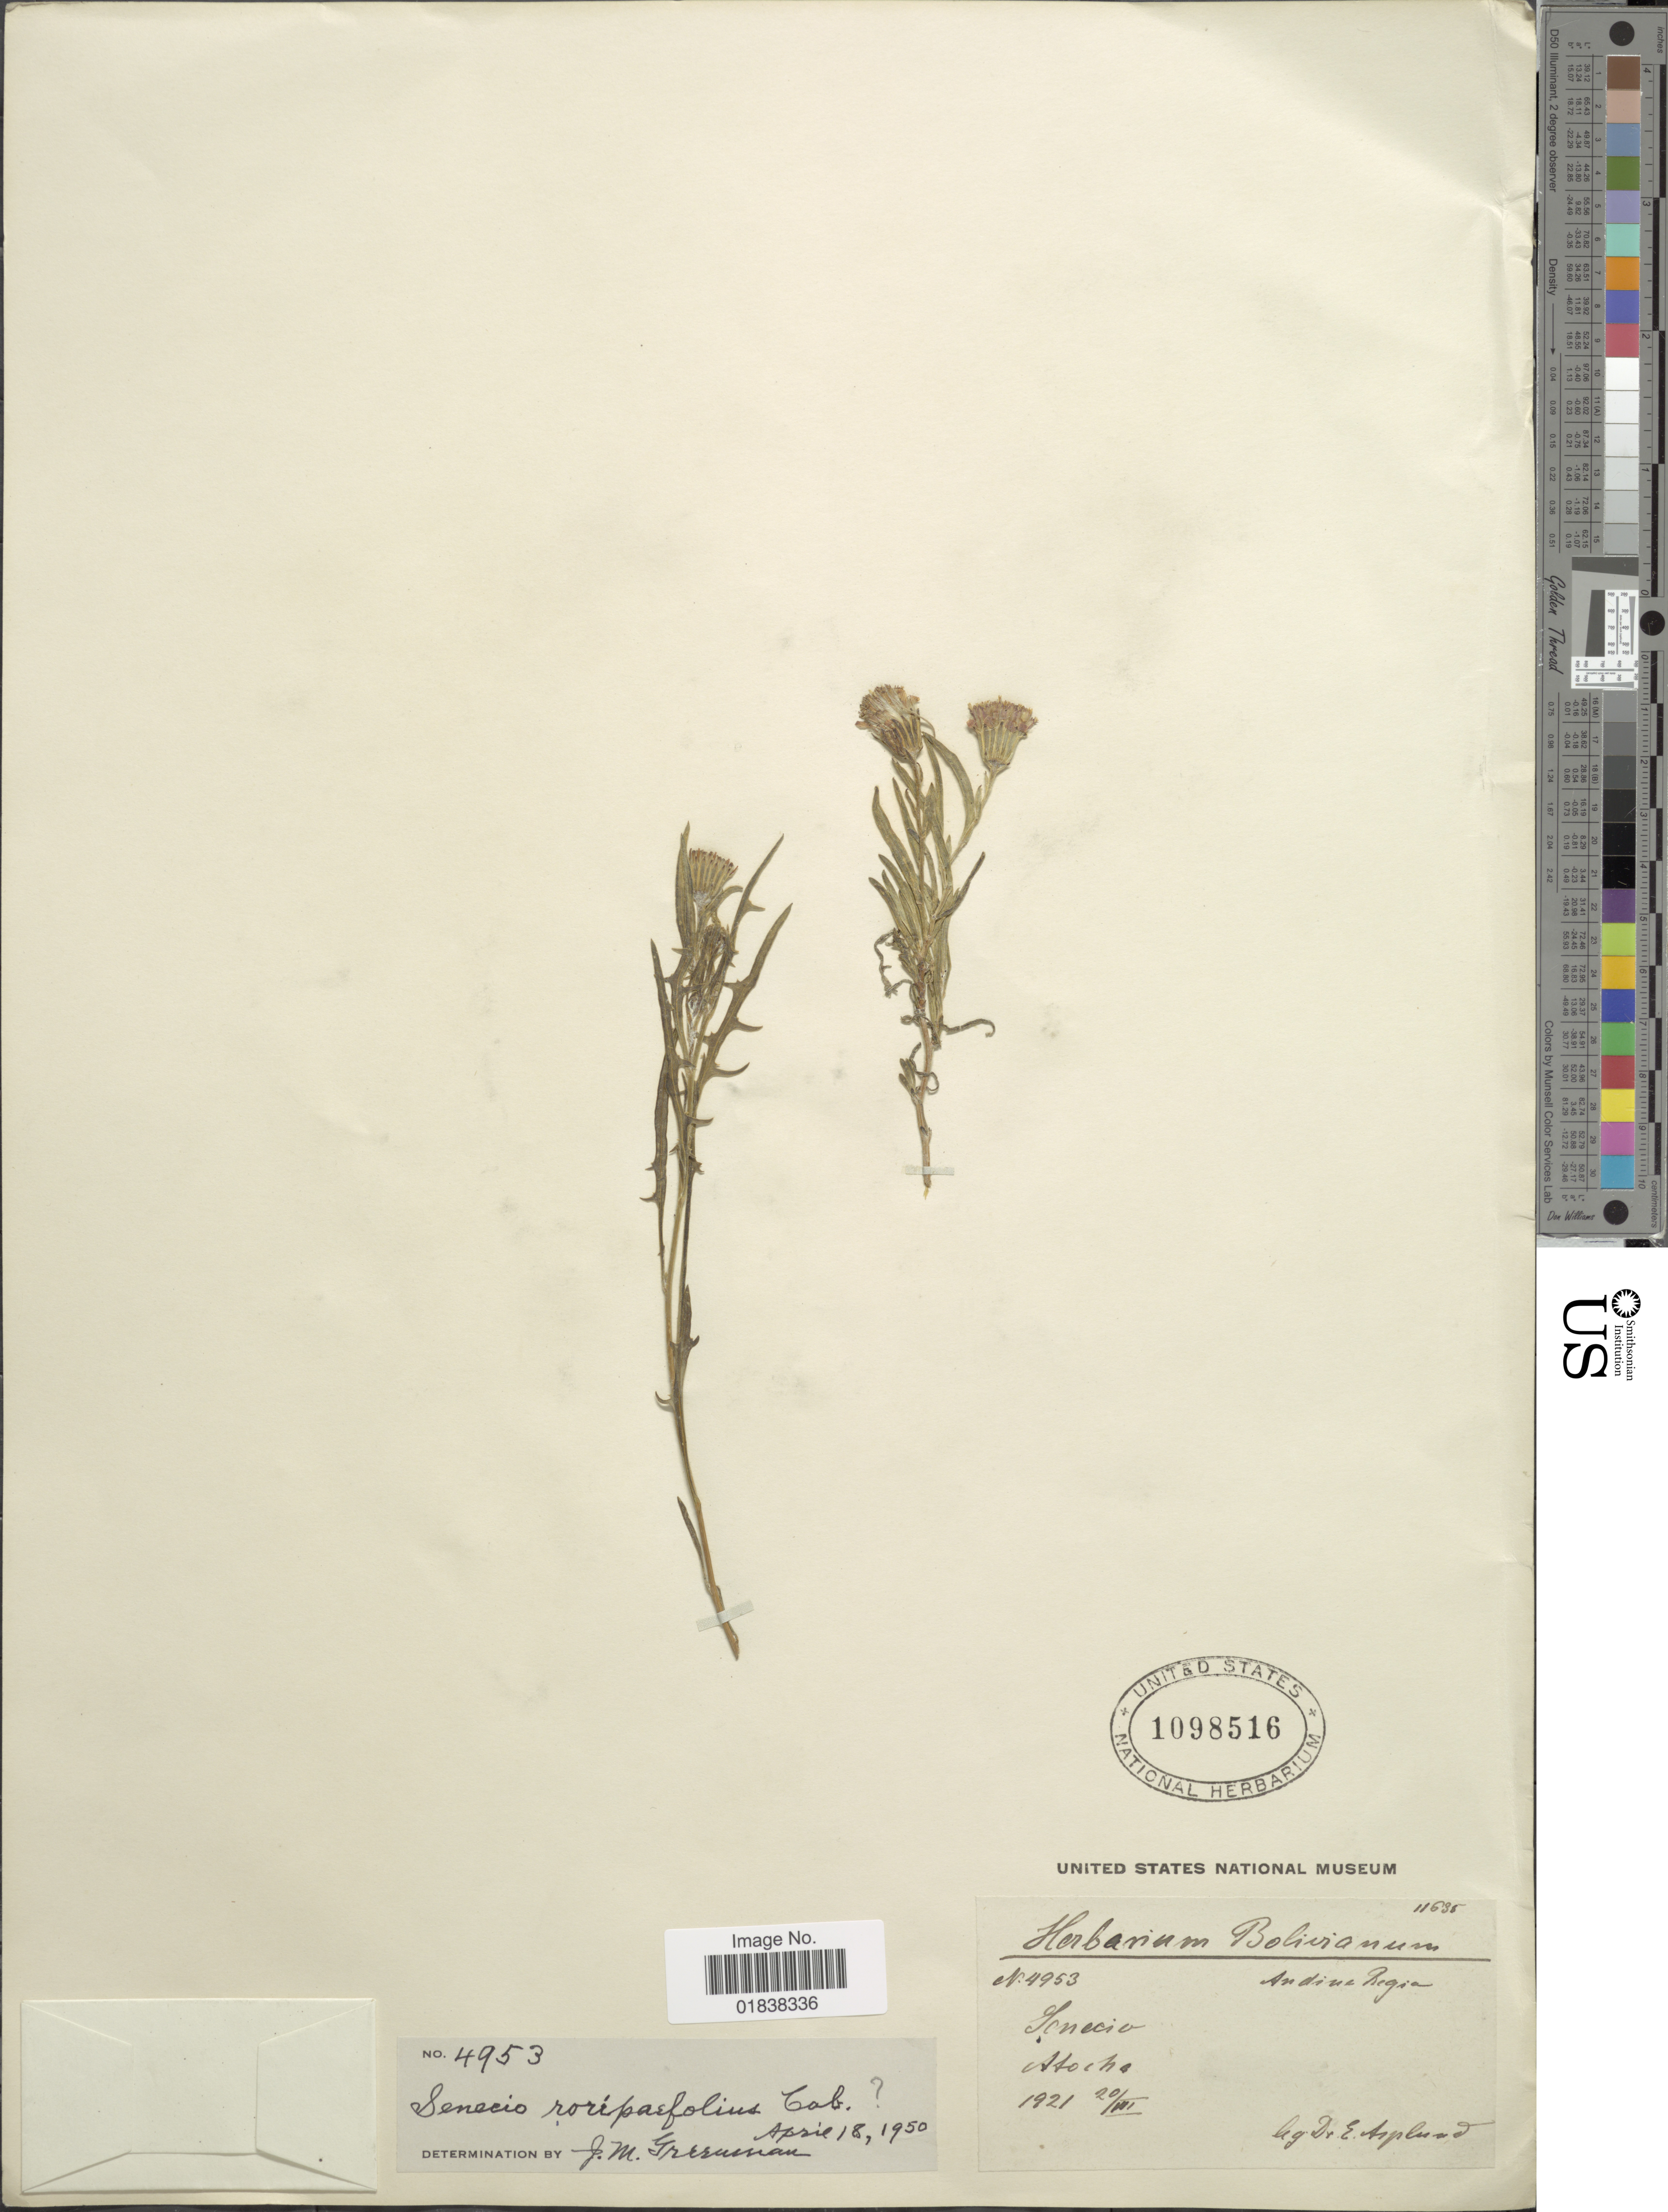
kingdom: Plantae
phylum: Tracheophyta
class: Magnoliopsida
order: Asterales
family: Asteraceae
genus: Senecio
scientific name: Senecio roripifolius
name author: Cabrera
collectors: E. Asplund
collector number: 4953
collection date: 1921-07-20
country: Bolivia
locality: Atocha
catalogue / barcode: US 1098516